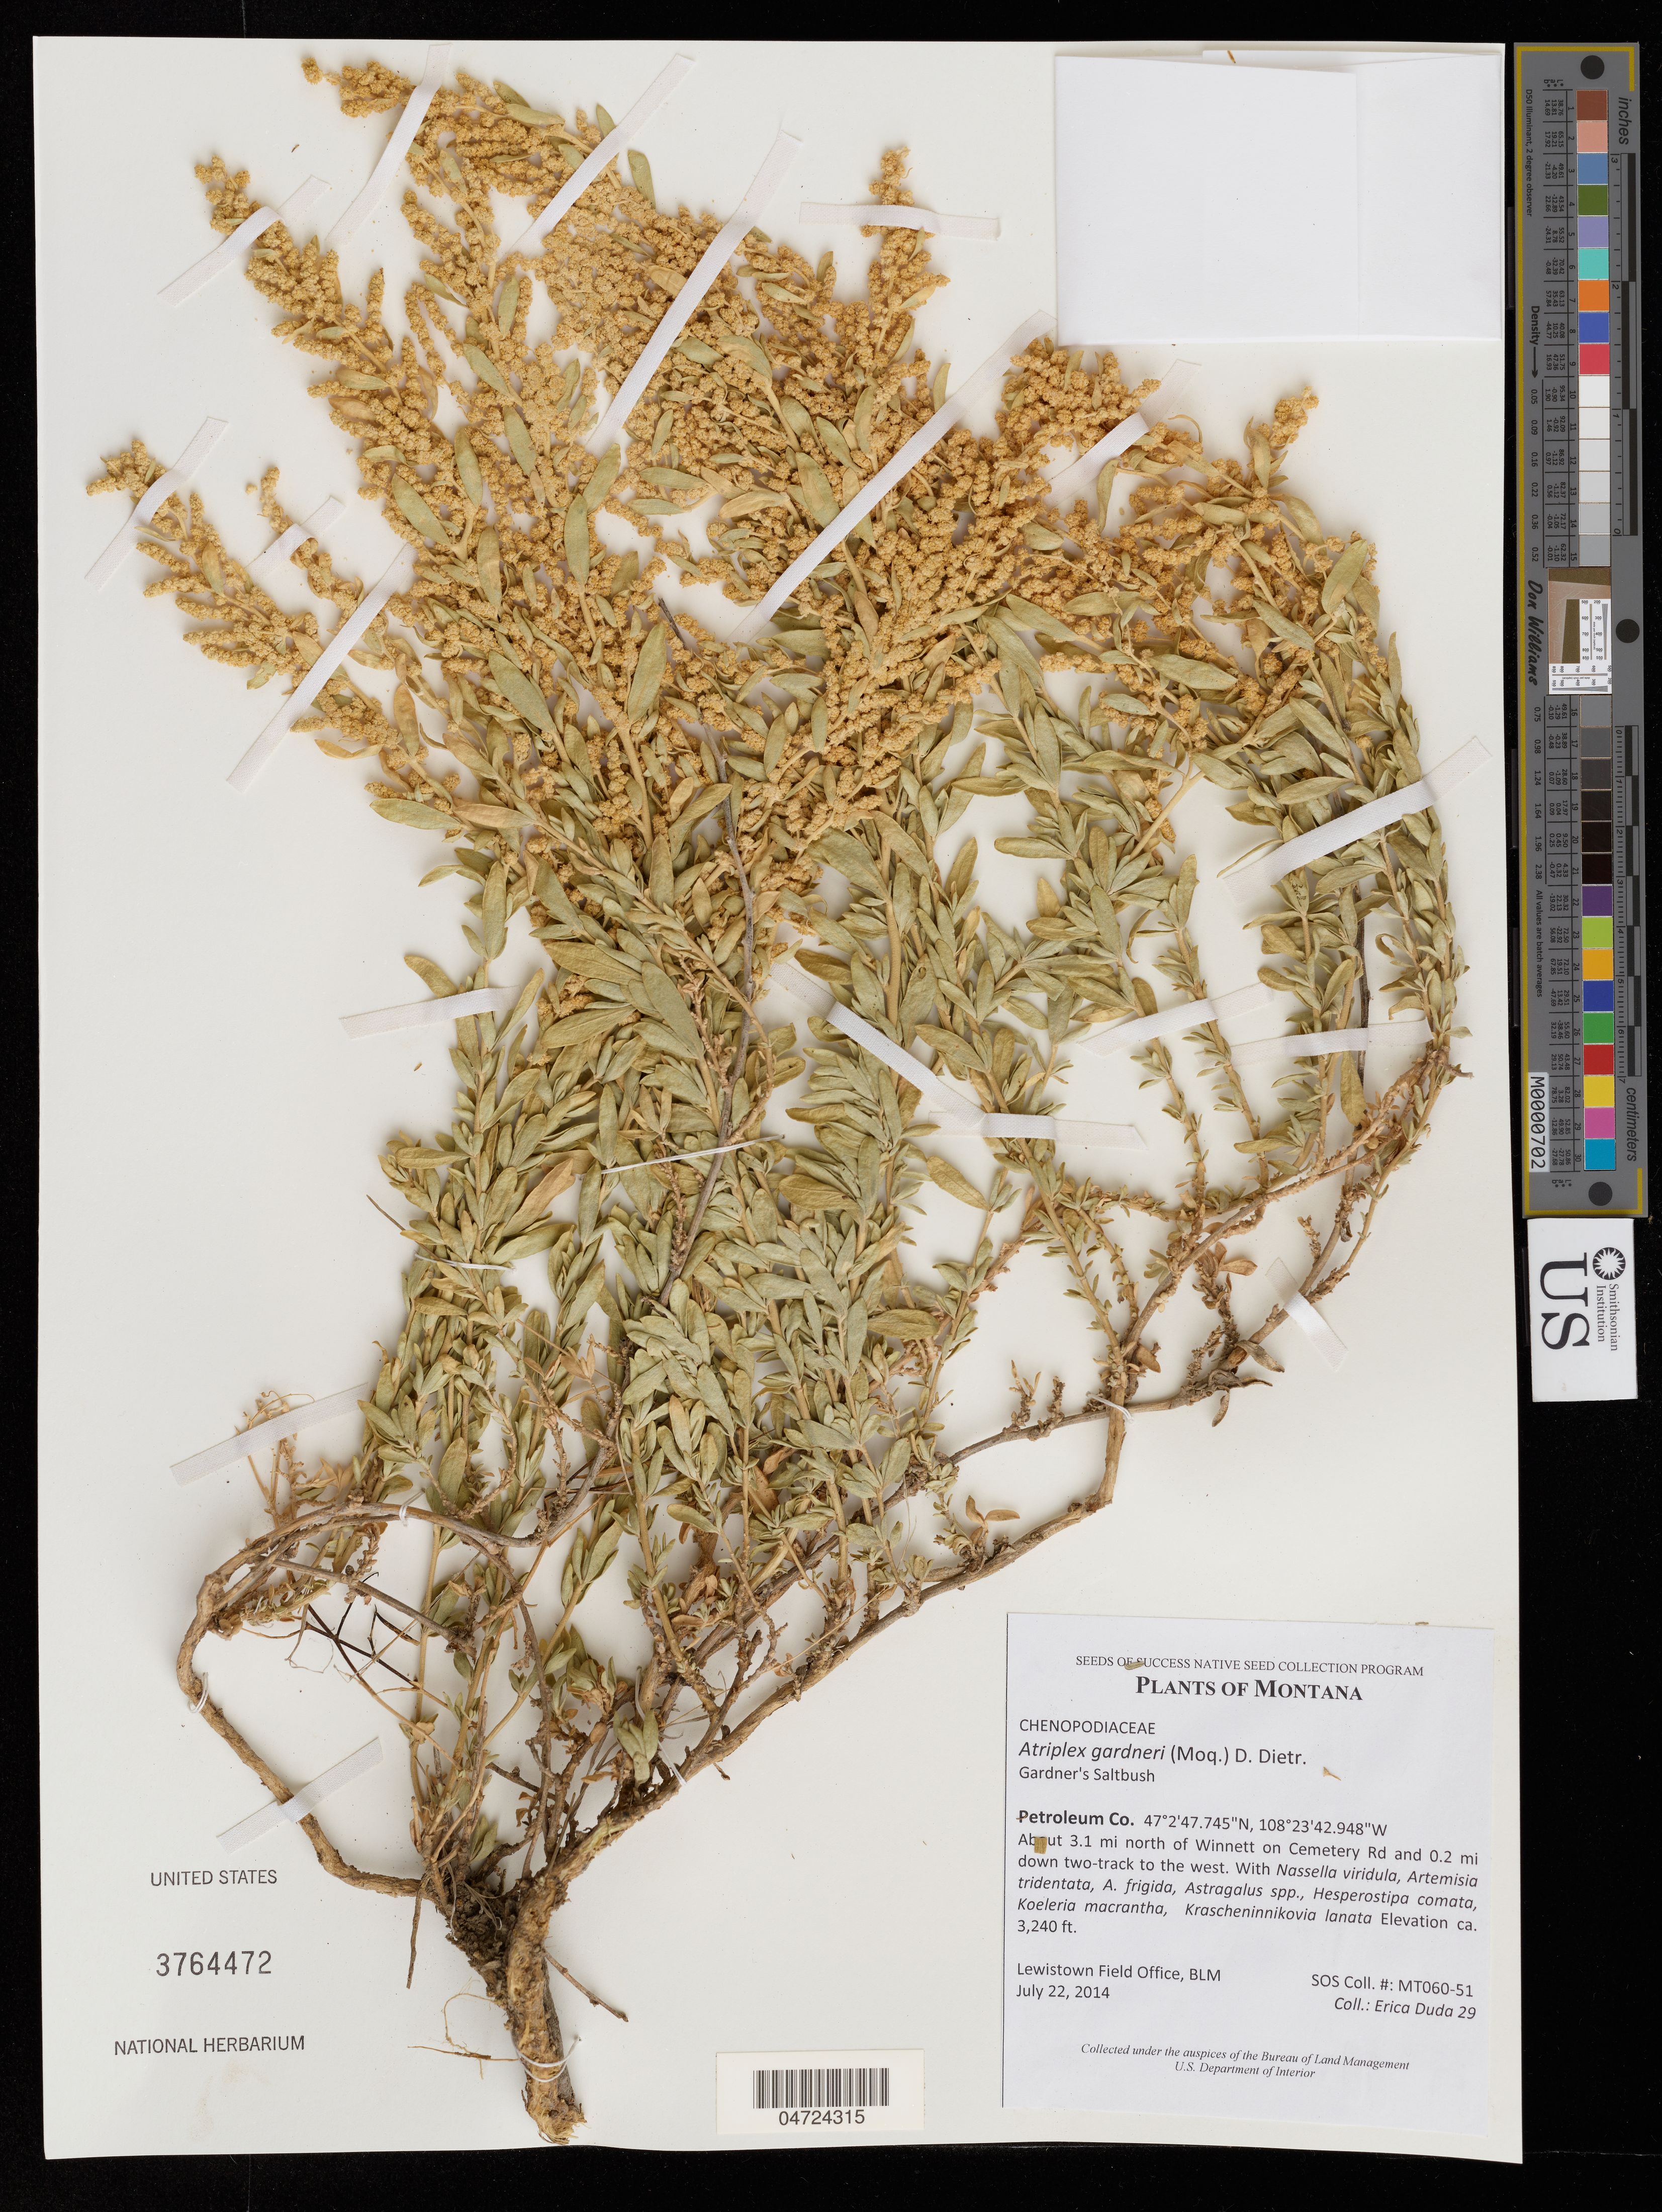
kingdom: Plantae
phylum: Tracheophyta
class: Magnoliopsida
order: Caryophyllales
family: Amaranthaceae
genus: Atriplex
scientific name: Atriplex gardneri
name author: (Moq.) D. Dietr.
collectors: E. Duda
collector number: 29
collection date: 2014-07-22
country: United States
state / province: Montana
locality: Petroleum Co. About 3.1 mi north of Winnett on Cemetery Rd and 0.2 mi down two-track to the west.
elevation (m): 988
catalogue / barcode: US 3764472